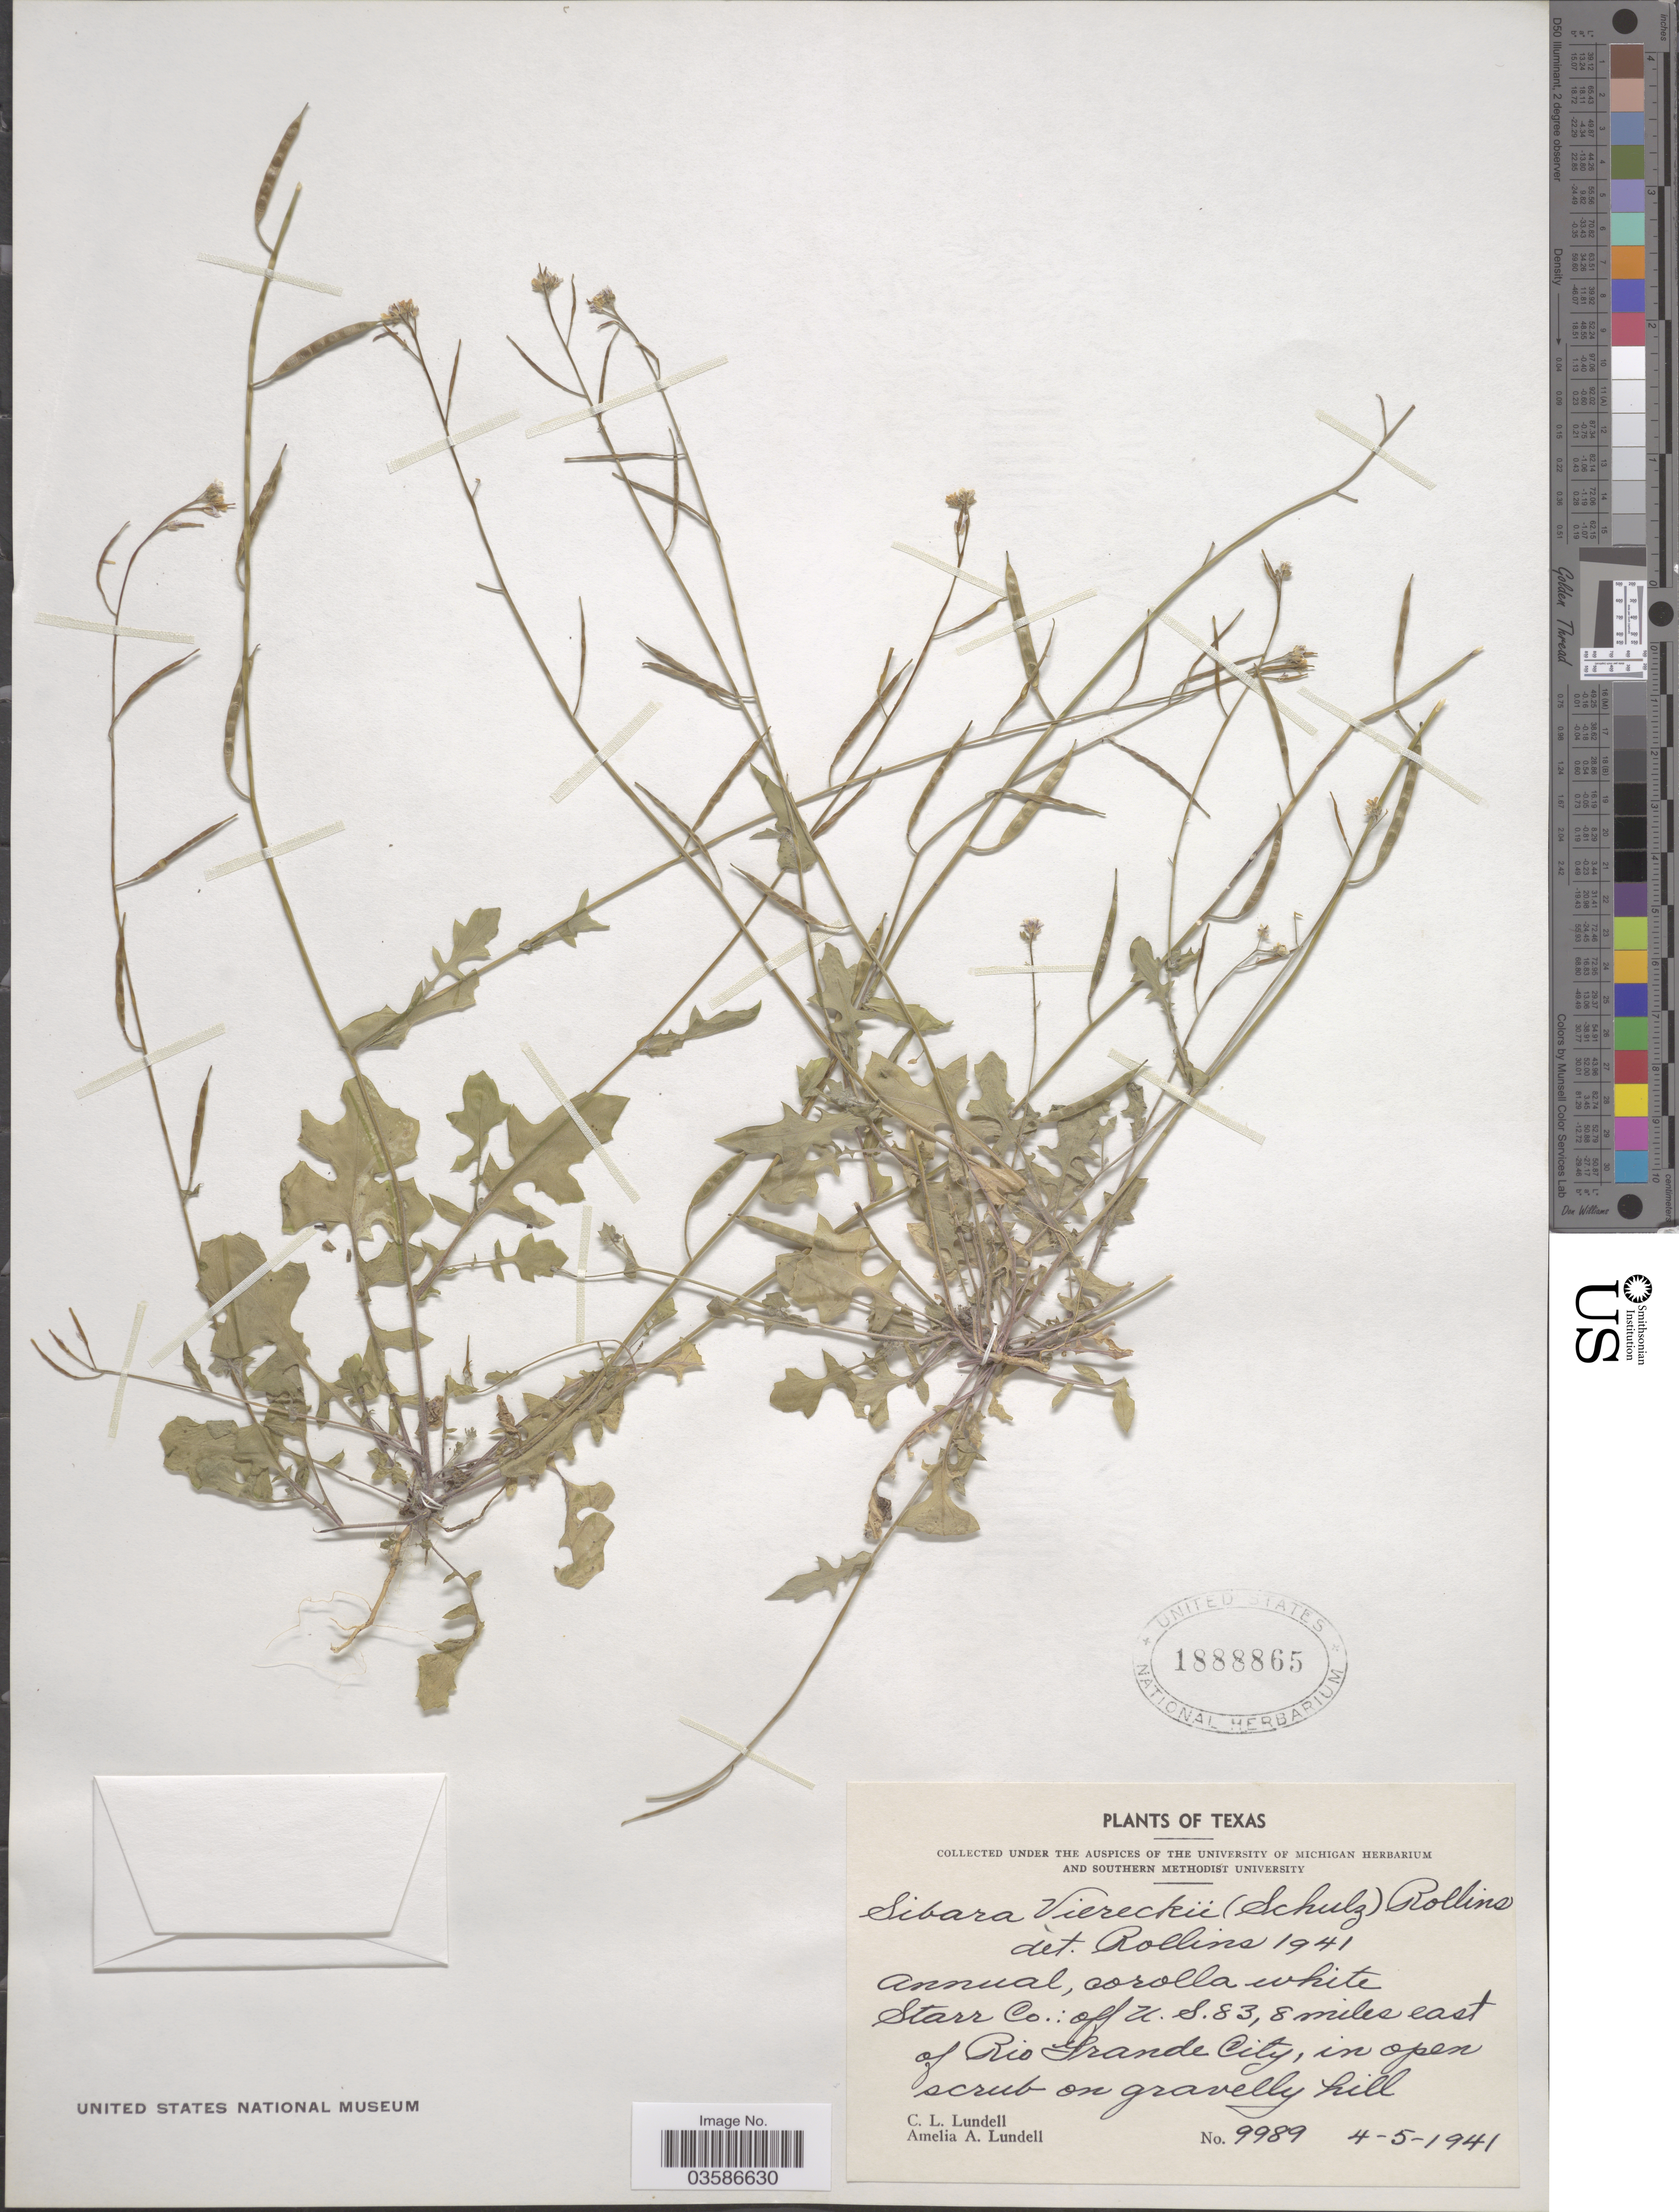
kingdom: Plantae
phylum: Tracheophyta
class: Magnoliopsida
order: Brassicales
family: Brassicaceae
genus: Dryopetalon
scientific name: Dryopetalon viereckii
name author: (O.E. Schulz) Al-Shehbaz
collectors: C. L. Lundell & A. A. Lundell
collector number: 9989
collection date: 1941-04-05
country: United States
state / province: Texas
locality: Starr Co.: off U. S. 83, 8 miles east of Rio Grande City.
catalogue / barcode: US 1888865